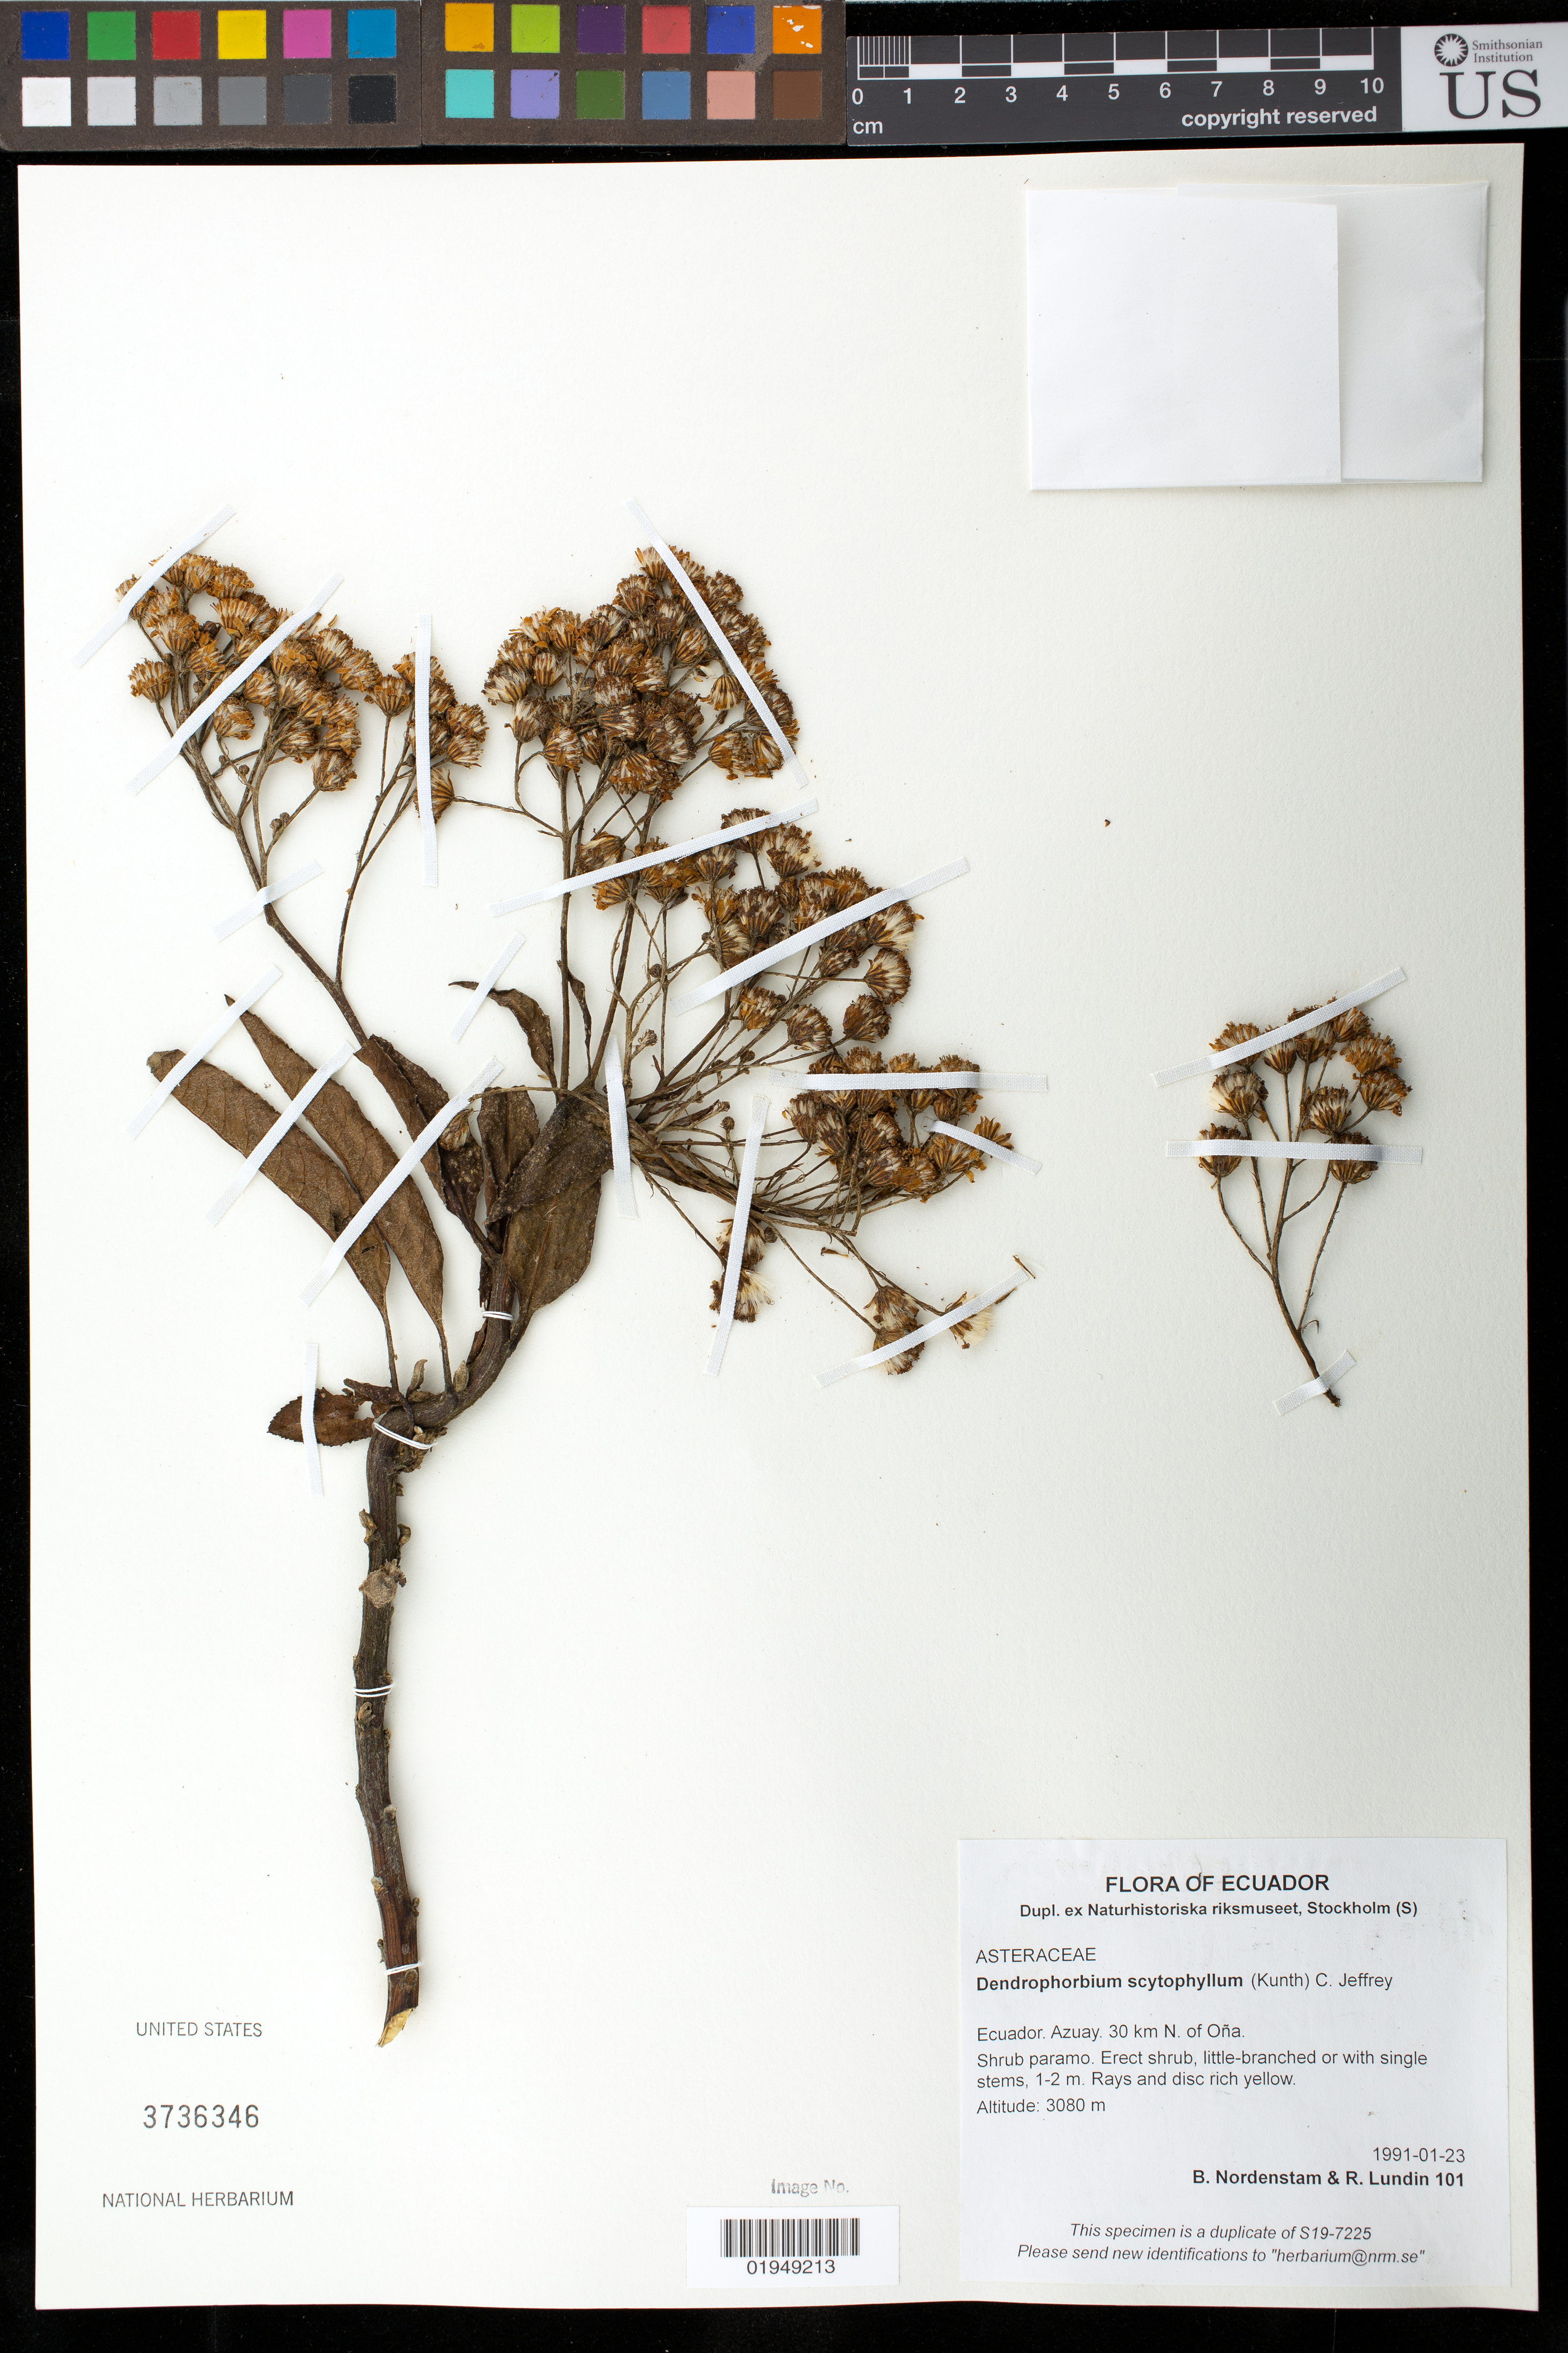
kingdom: Plantae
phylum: Tracheophyta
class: Magnoliopsida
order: Asterales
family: Asteraceae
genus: Dendrophorbium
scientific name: Dendrophorbium scytophyllum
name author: (Kunth) C. Jeffrey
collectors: B. Nordenstam & R. Lundin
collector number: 101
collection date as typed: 1991-01-23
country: Ecuador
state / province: Azuay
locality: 30 km N. of Ona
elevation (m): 3080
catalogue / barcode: US 3736346